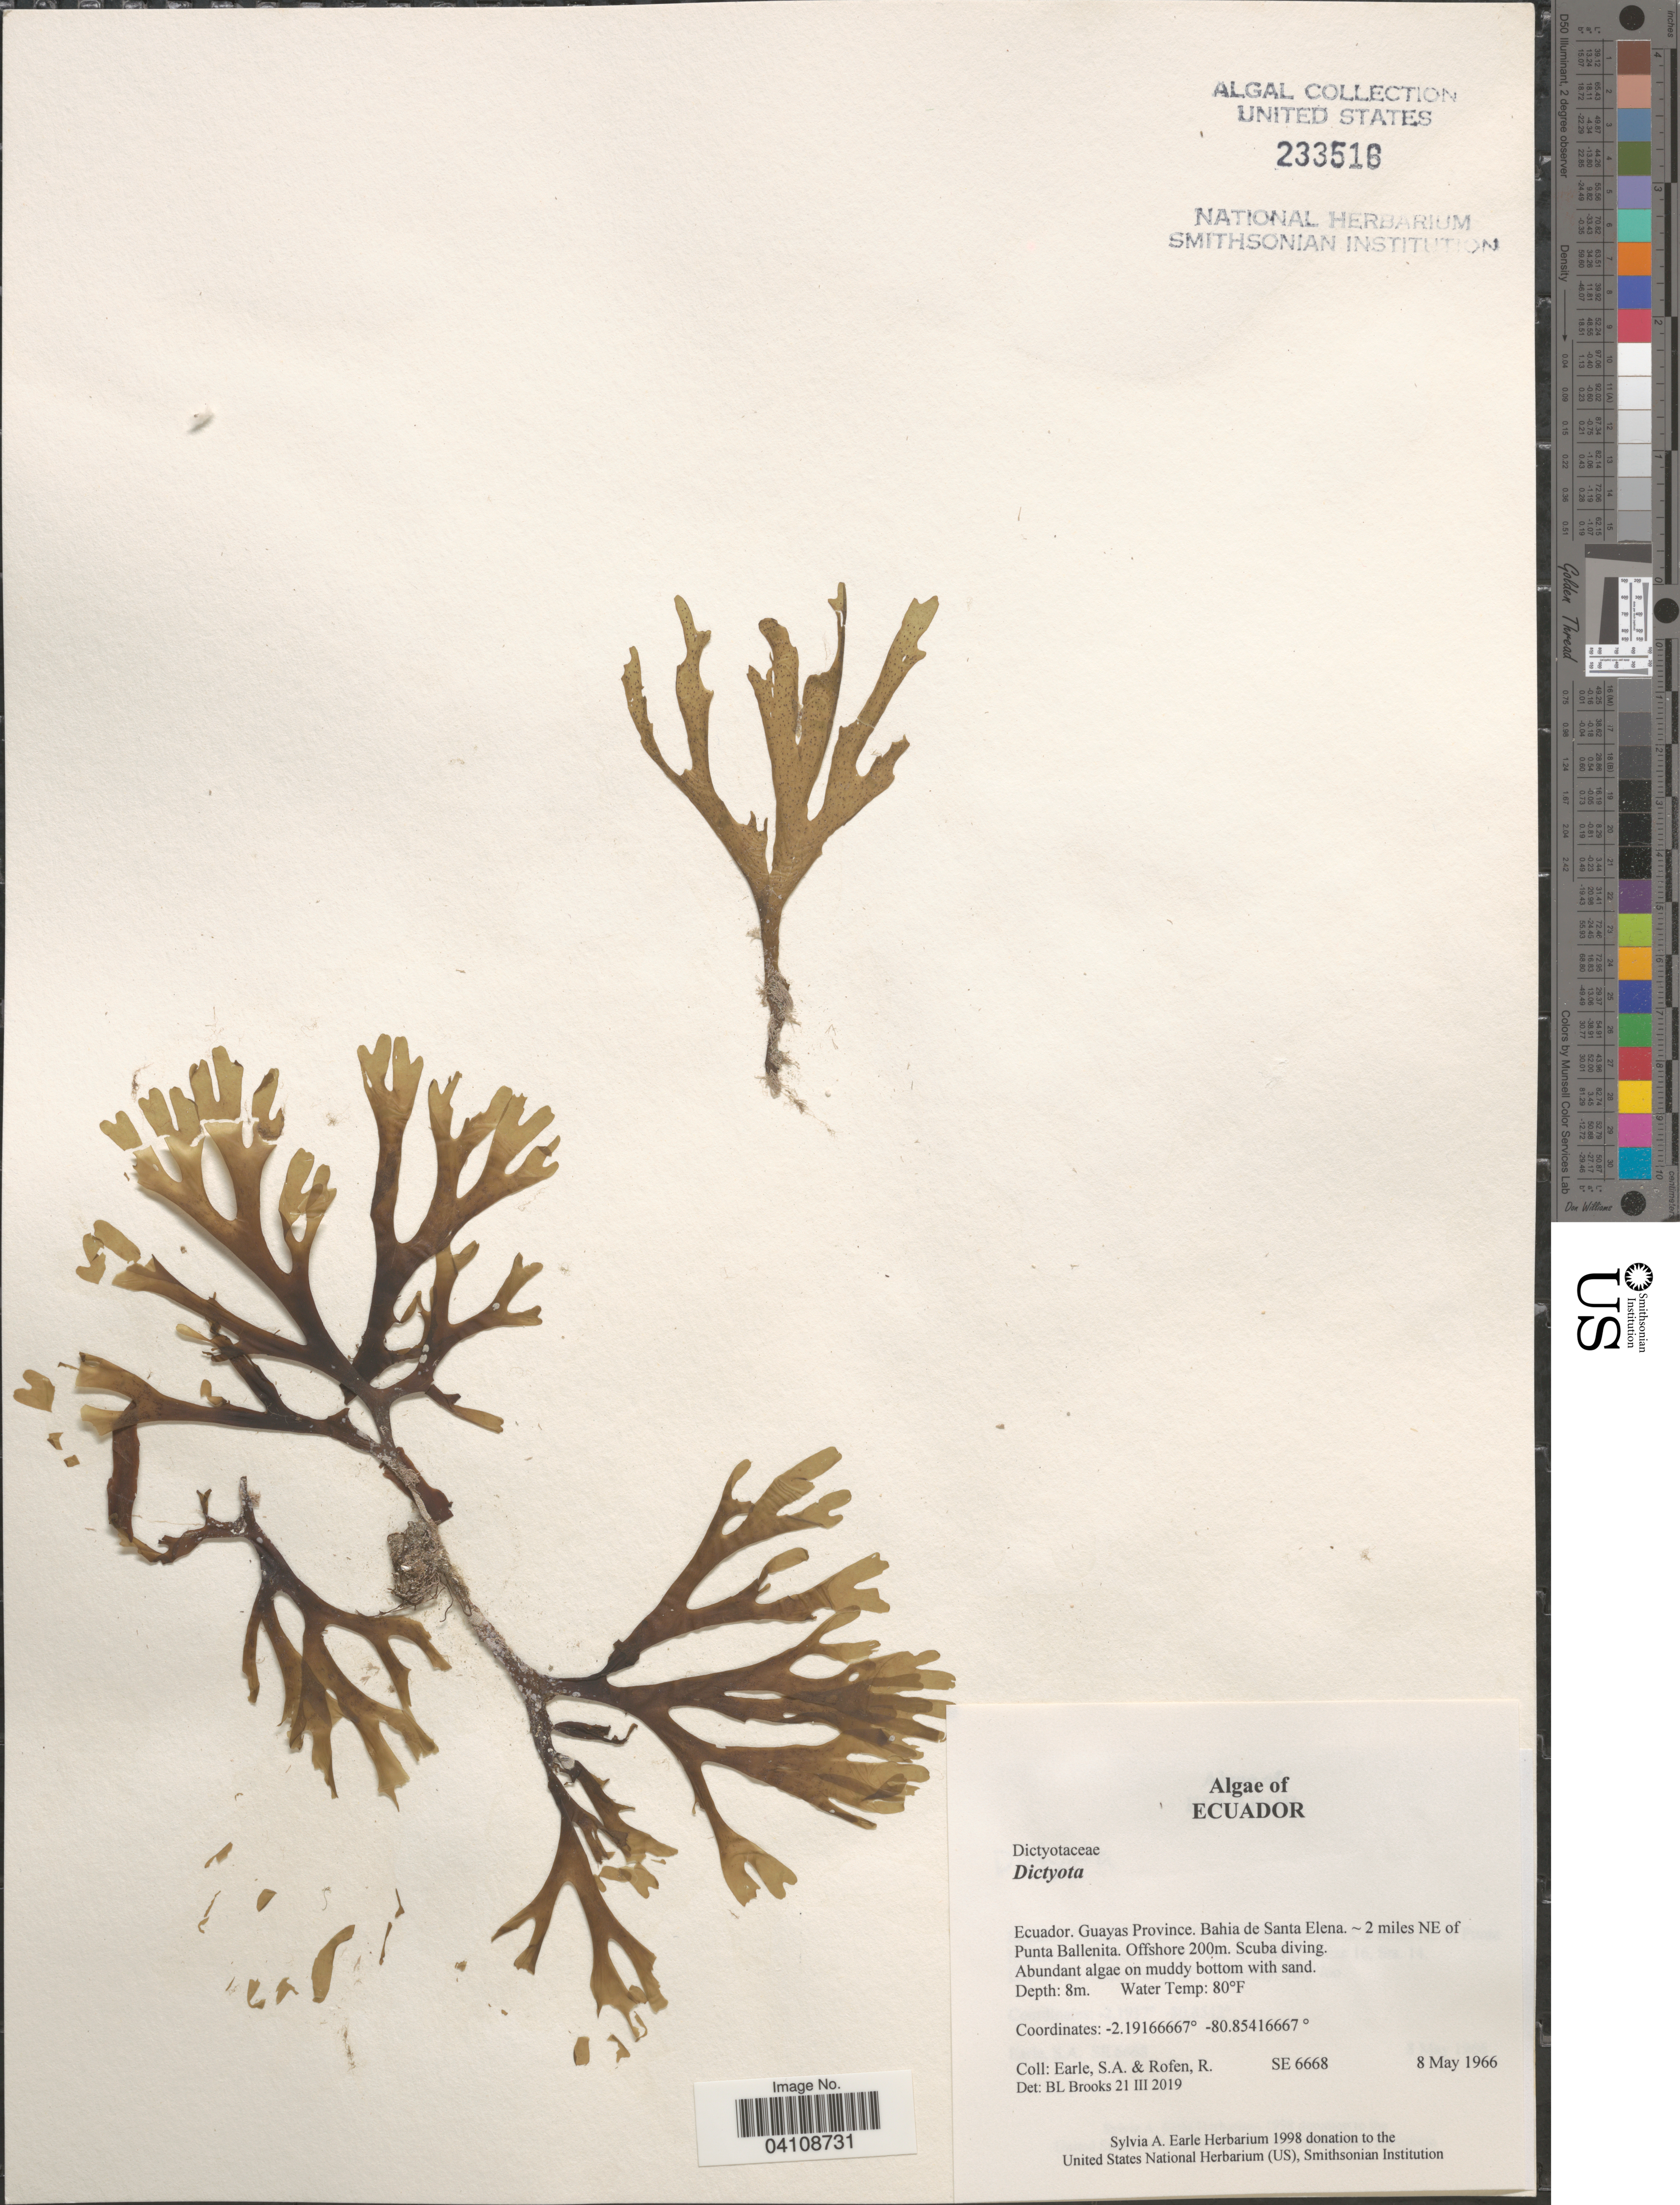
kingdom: Chromista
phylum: Ochrophyta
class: Phaeophyceae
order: Dictyotales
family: Dictyotaceae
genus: Dictyota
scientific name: Dictyota sp.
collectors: S. A. Earle & R. Rofen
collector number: SE6668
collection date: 1966-05-08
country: Ecuador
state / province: Guayas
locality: Bahia de Santa Elena ~ 2 miles NE of Punta Ballenita. Offshore 200m.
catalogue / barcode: US 233516